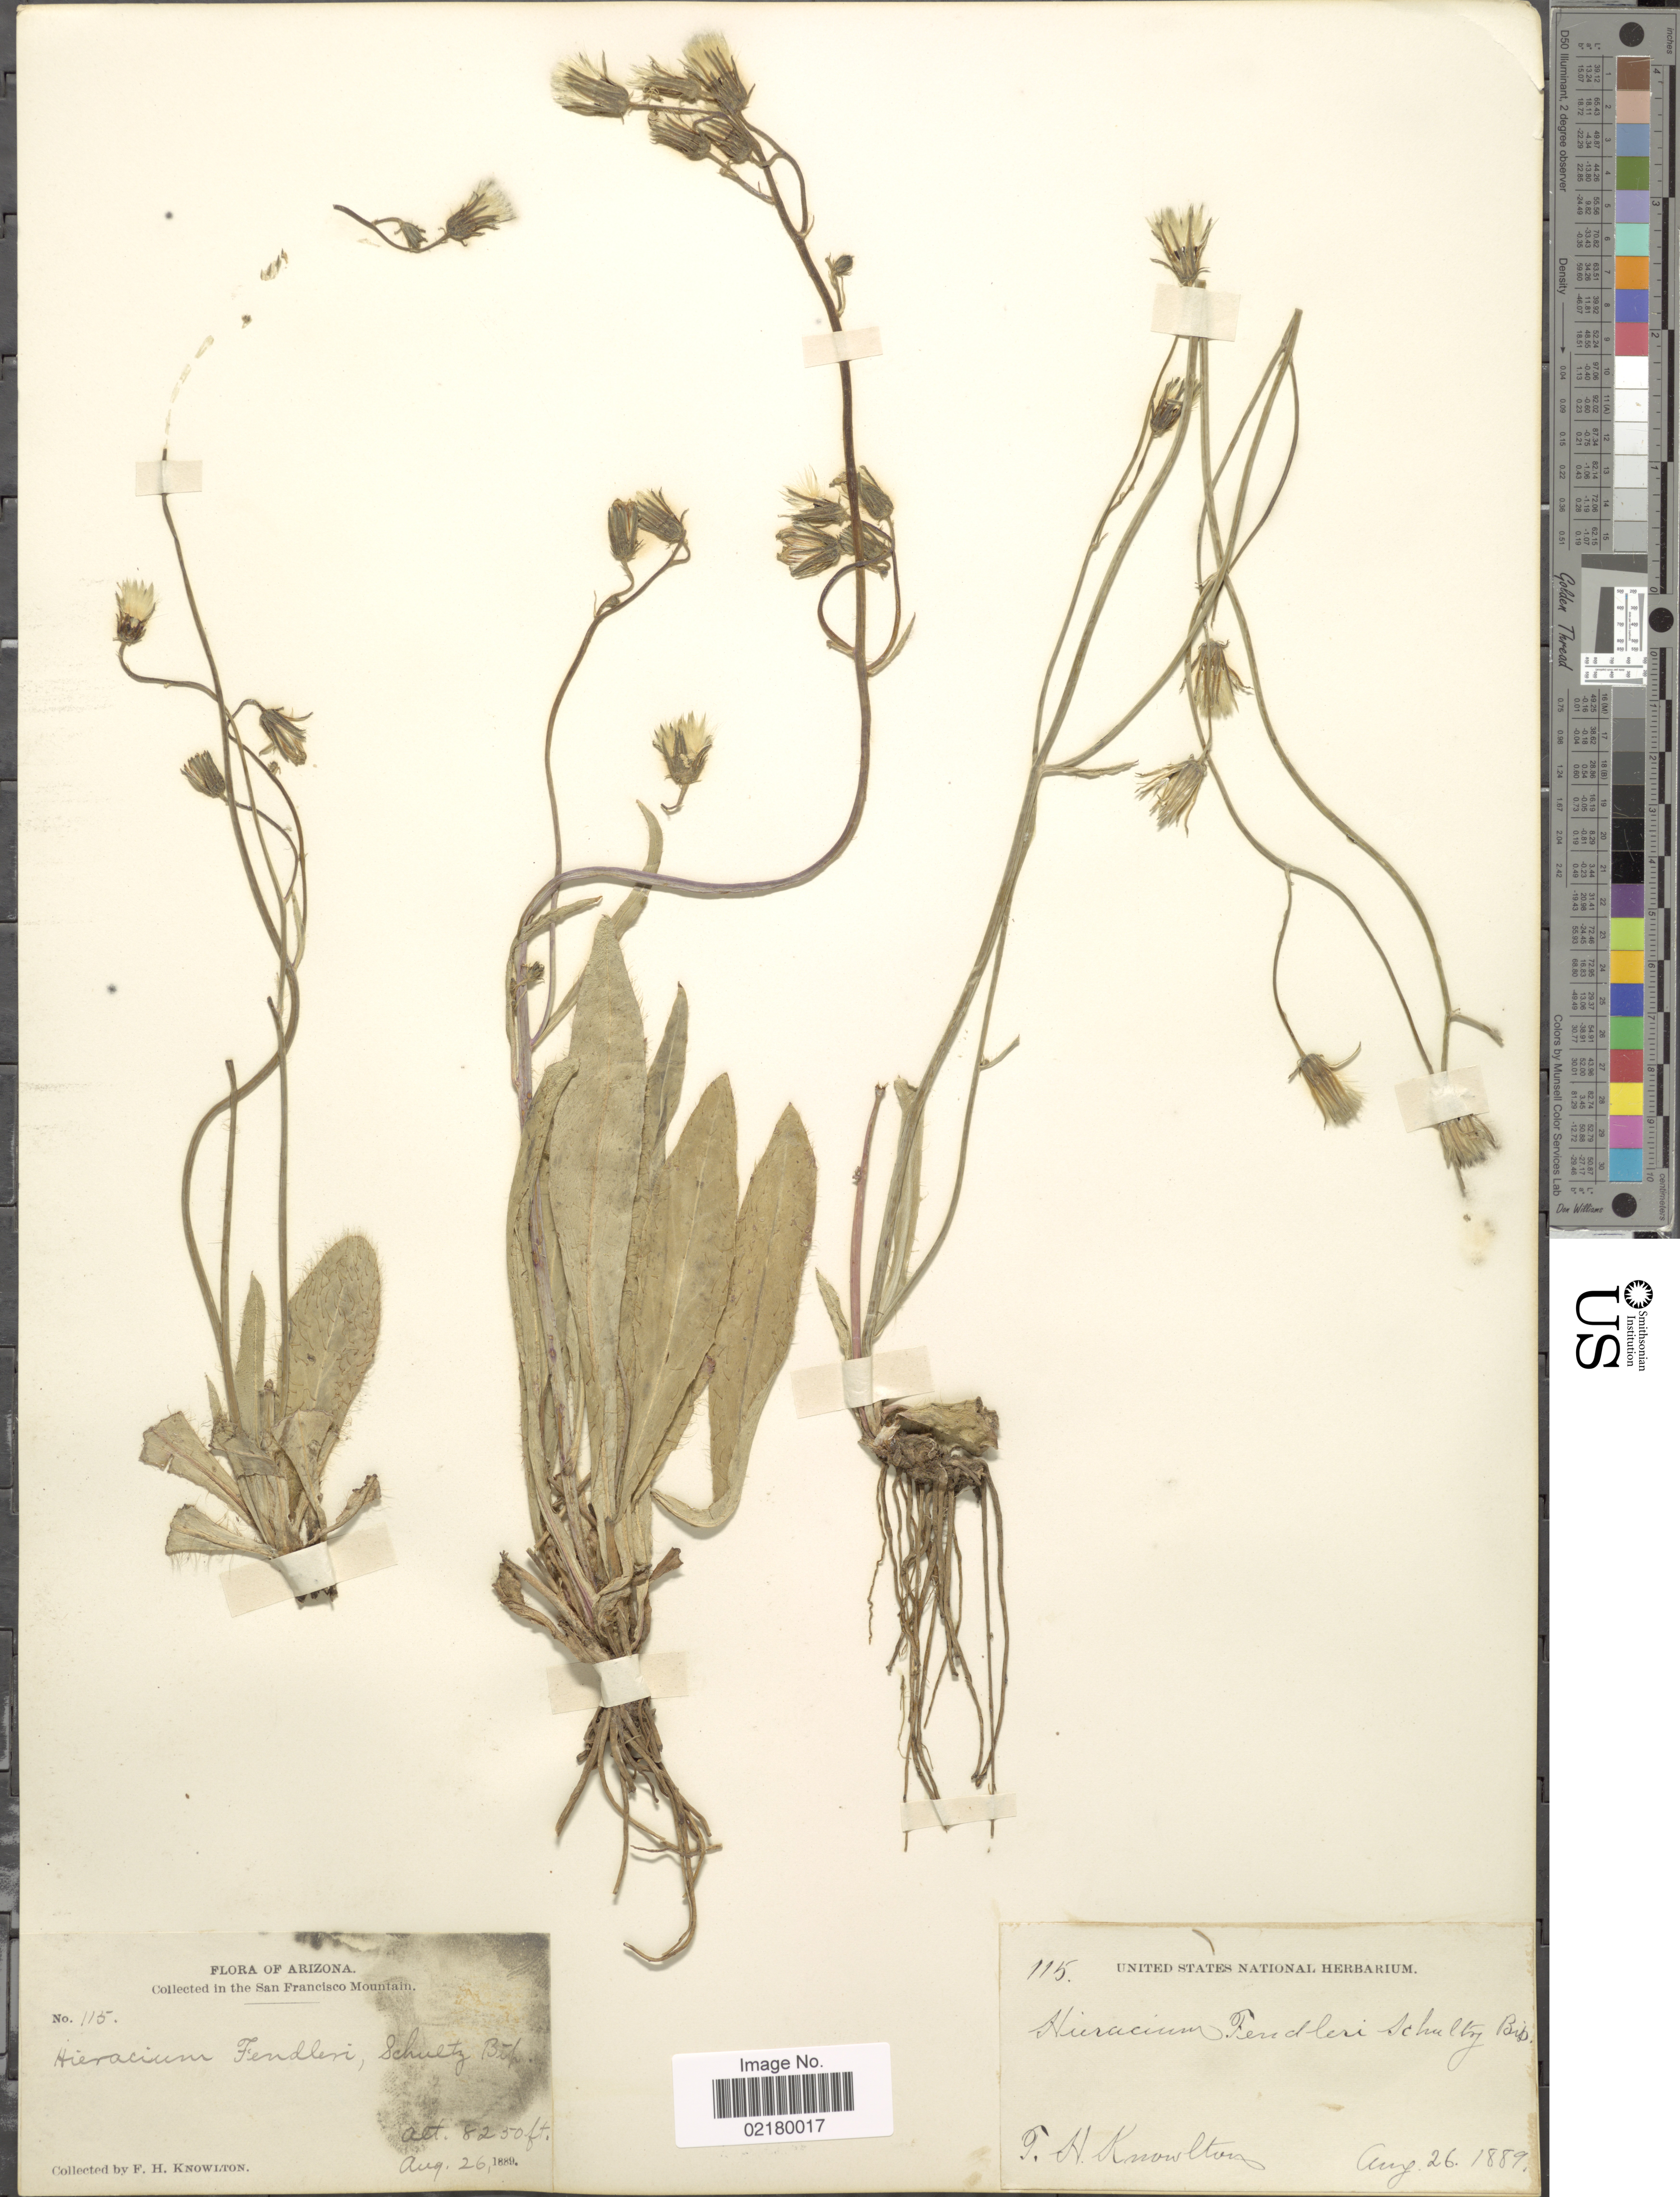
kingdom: Plantae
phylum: Tracheophyta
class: Magnoliopsida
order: Asterales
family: Asteraceae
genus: Hieracium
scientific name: Hieracium fendleri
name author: Sch. Bip.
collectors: F. H. Knowlton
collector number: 115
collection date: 1889-08-26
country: United States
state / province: Arizona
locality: In San Francisco Mountain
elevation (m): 2515